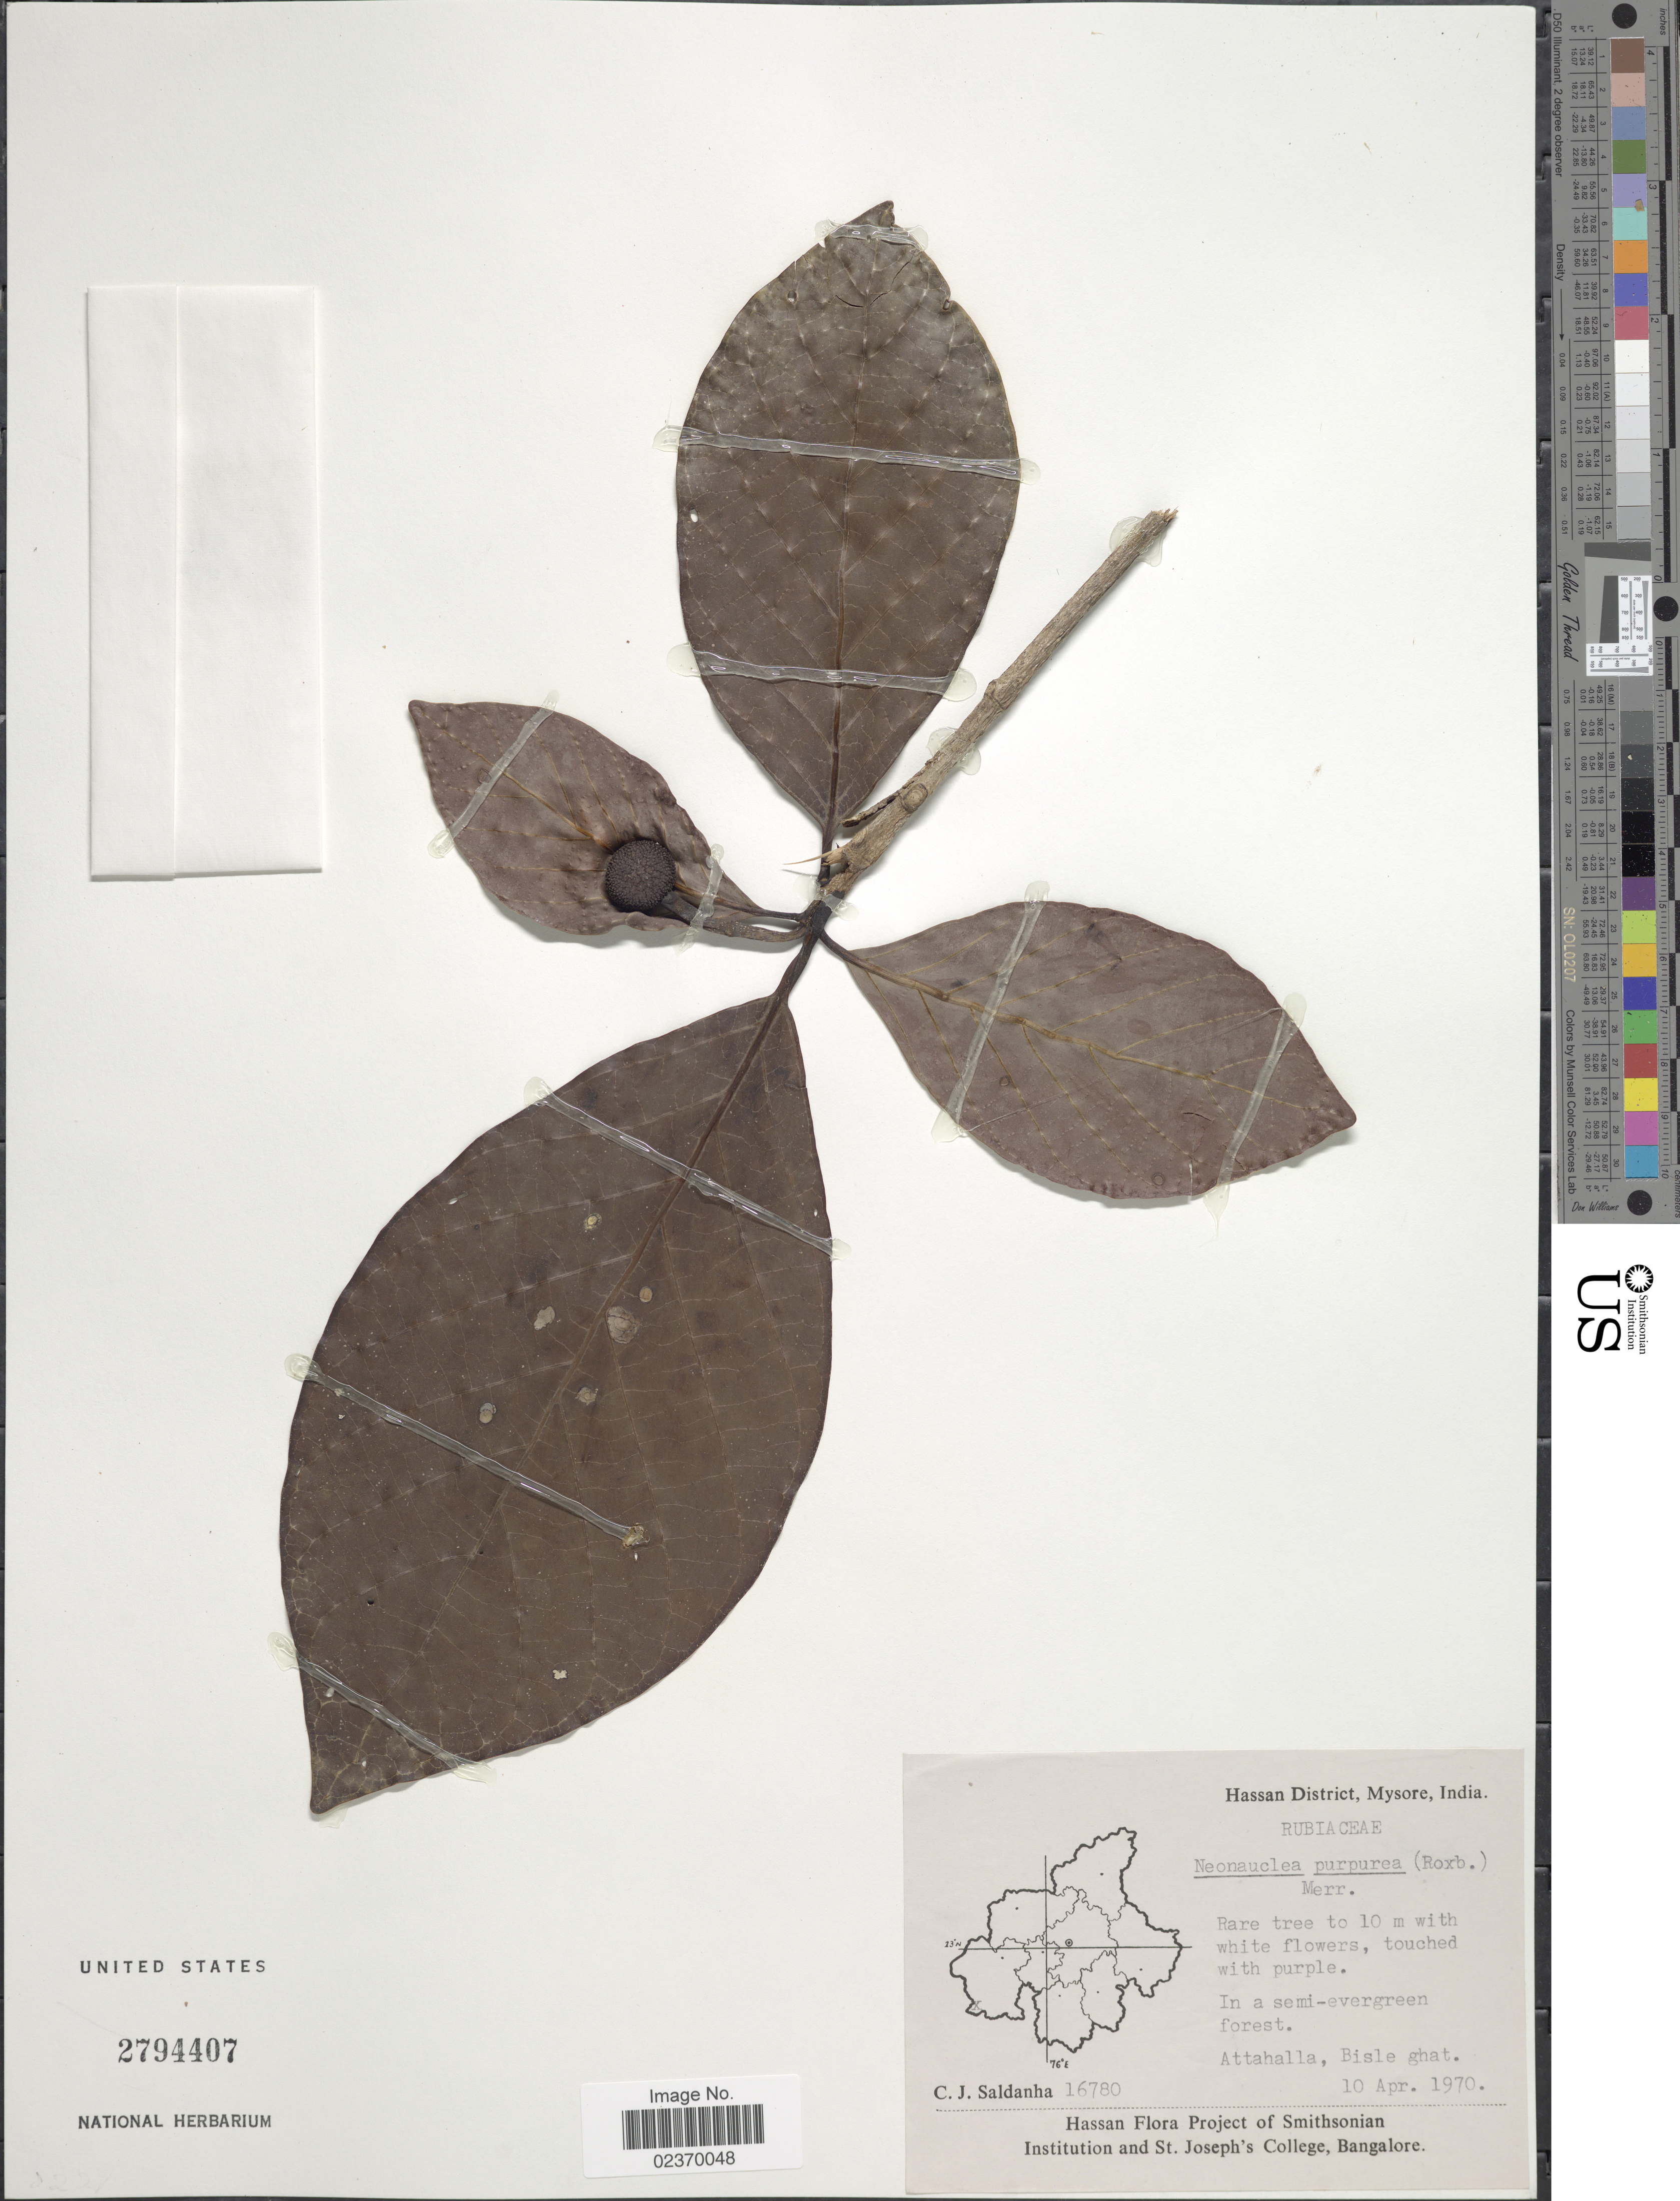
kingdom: Plantae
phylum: Tracheophyta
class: Magnoliopsida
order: Gentianales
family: Rubiaceae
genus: Neonauclea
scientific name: Neonauclea purpurea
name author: (Roxb.) Merr.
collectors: C. J. Saldanha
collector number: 16780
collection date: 1970-04-10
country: India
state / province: Karnataka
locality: Hassan District, Mysore, In a semi-evergreen forest, Attahalla, Bisle ghat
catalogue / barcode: US 2794407